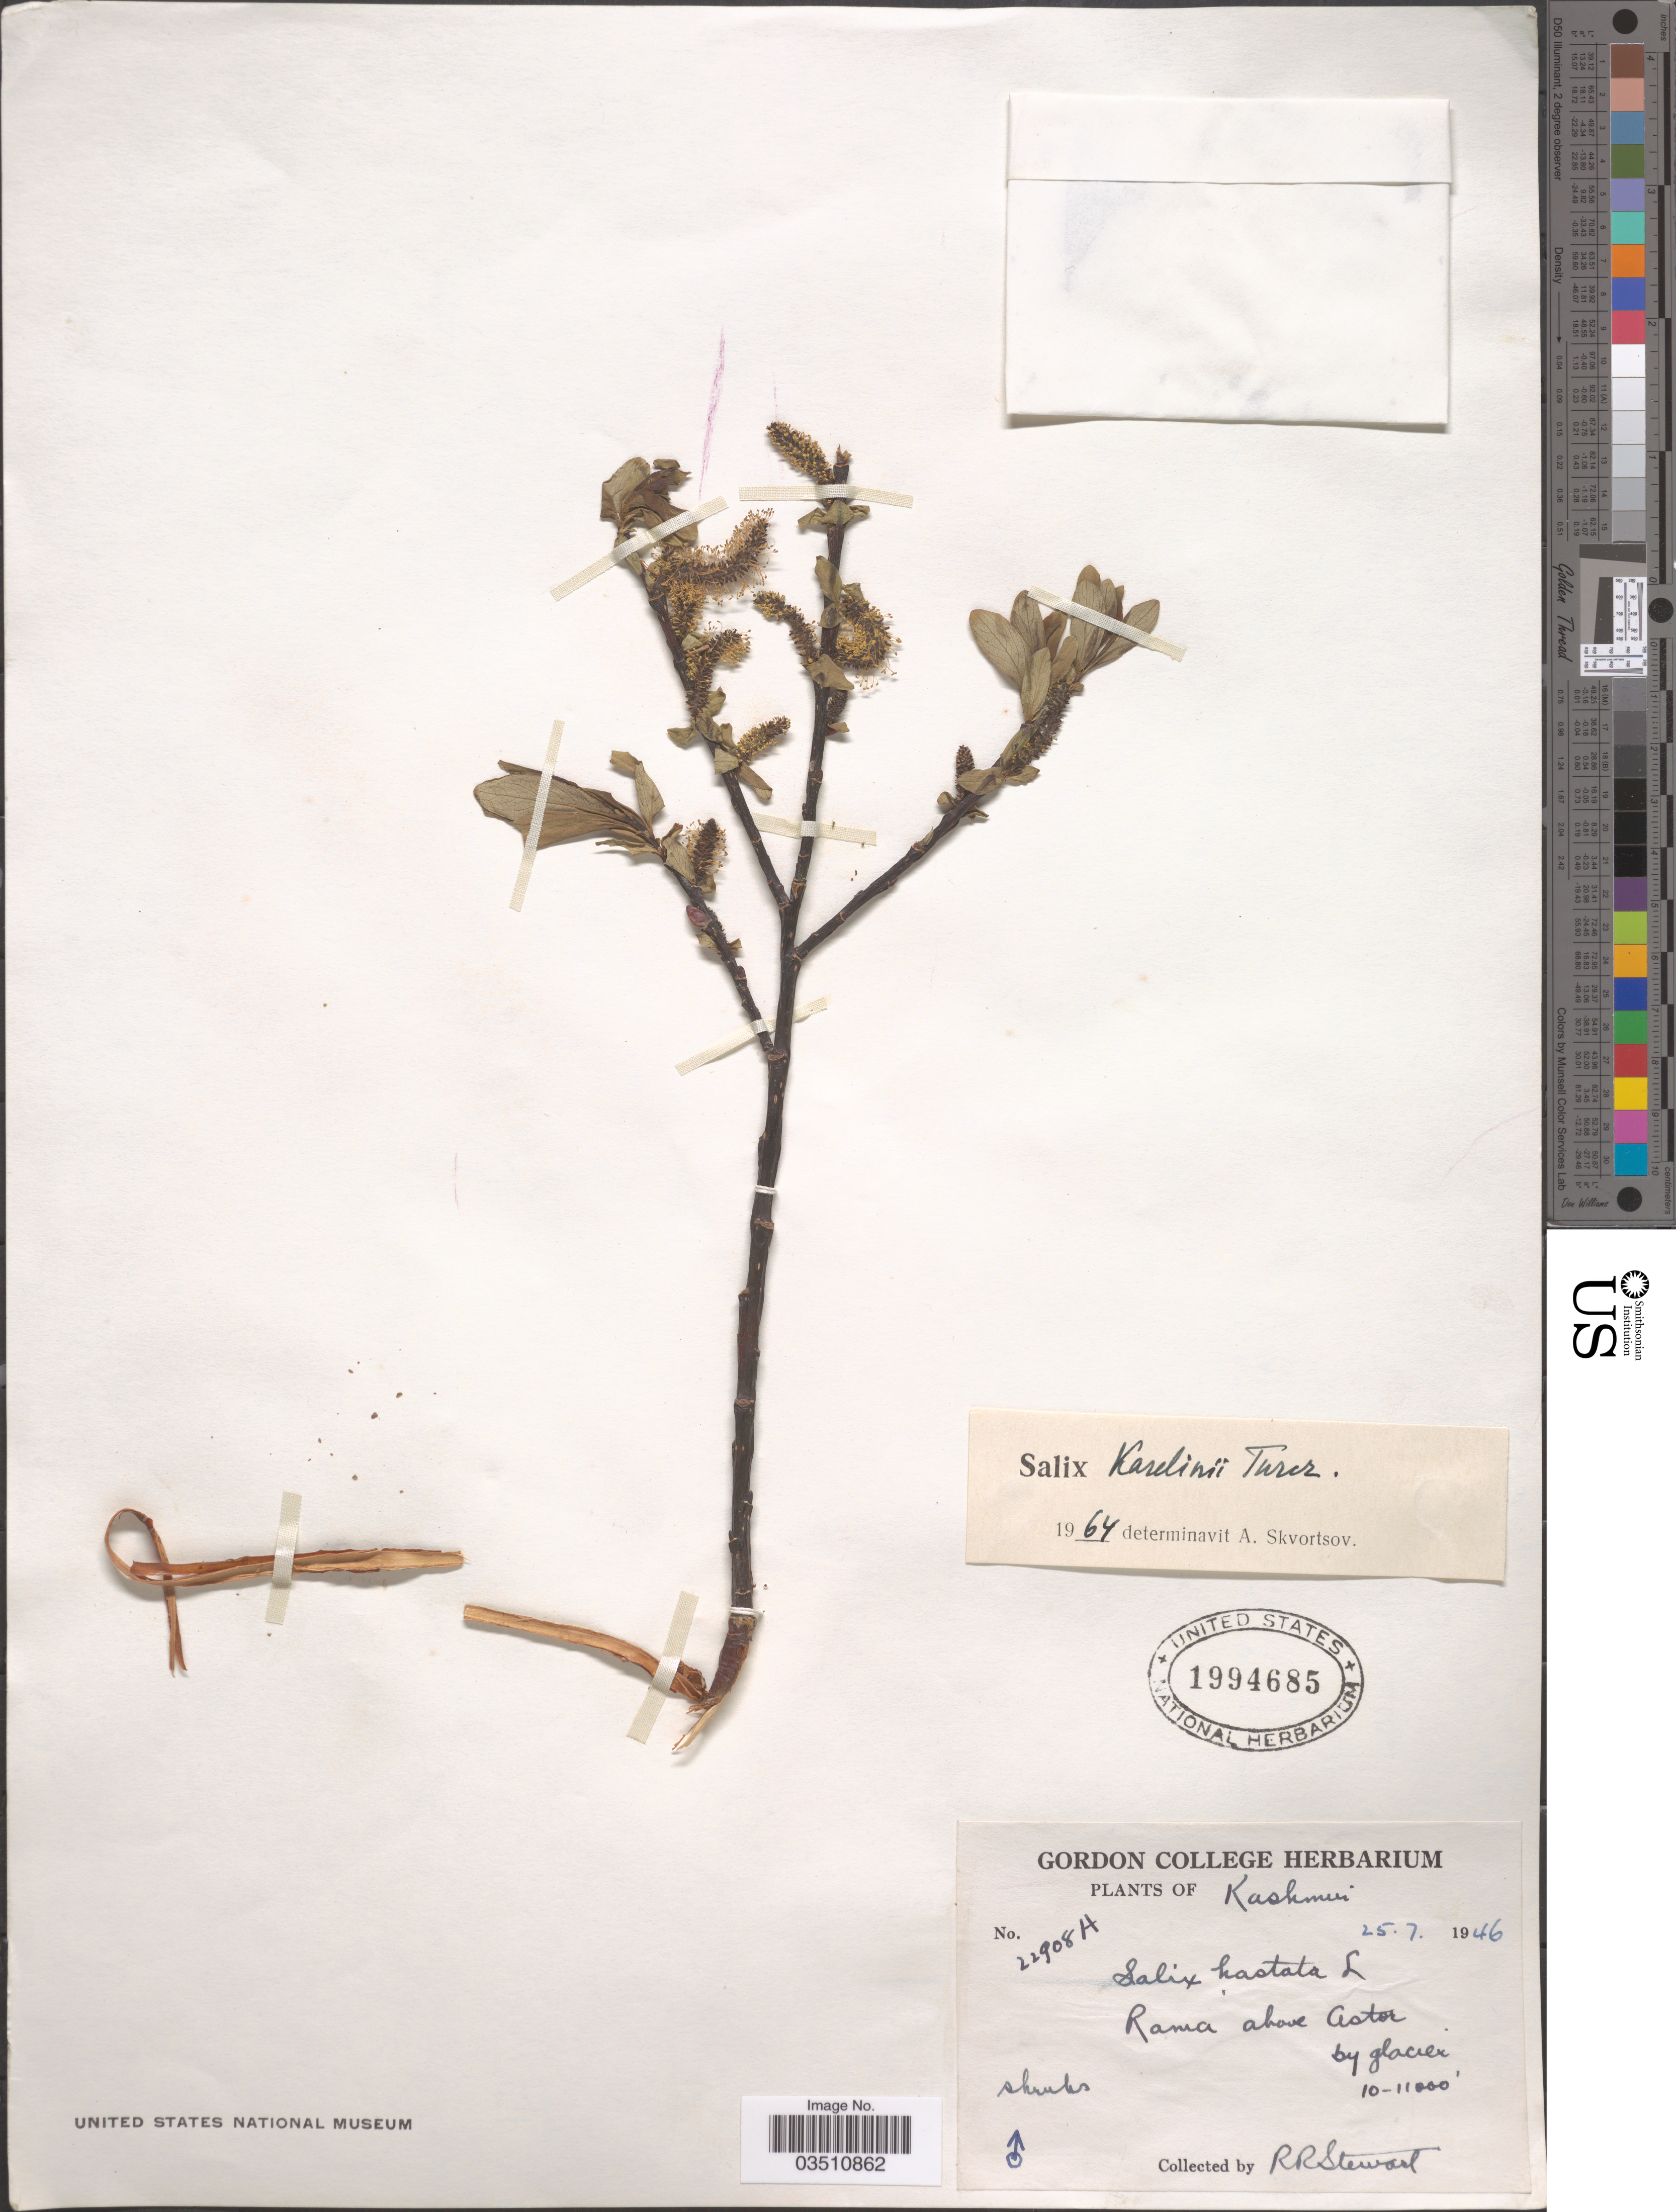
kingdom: Plantae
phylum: Tracheophyta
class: Magnoliopsida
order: Malpighiales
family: Salicaceae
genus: Salix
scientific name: Salix karelinii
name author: Turcz. ex Stschegl.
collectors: R. Stewart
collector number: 22908A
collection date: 1946-07-25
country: India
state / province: Jammu and Kashmir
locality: Kashmir. Rama above Astor by glacier.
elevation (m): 3048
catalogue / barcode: US 1994685